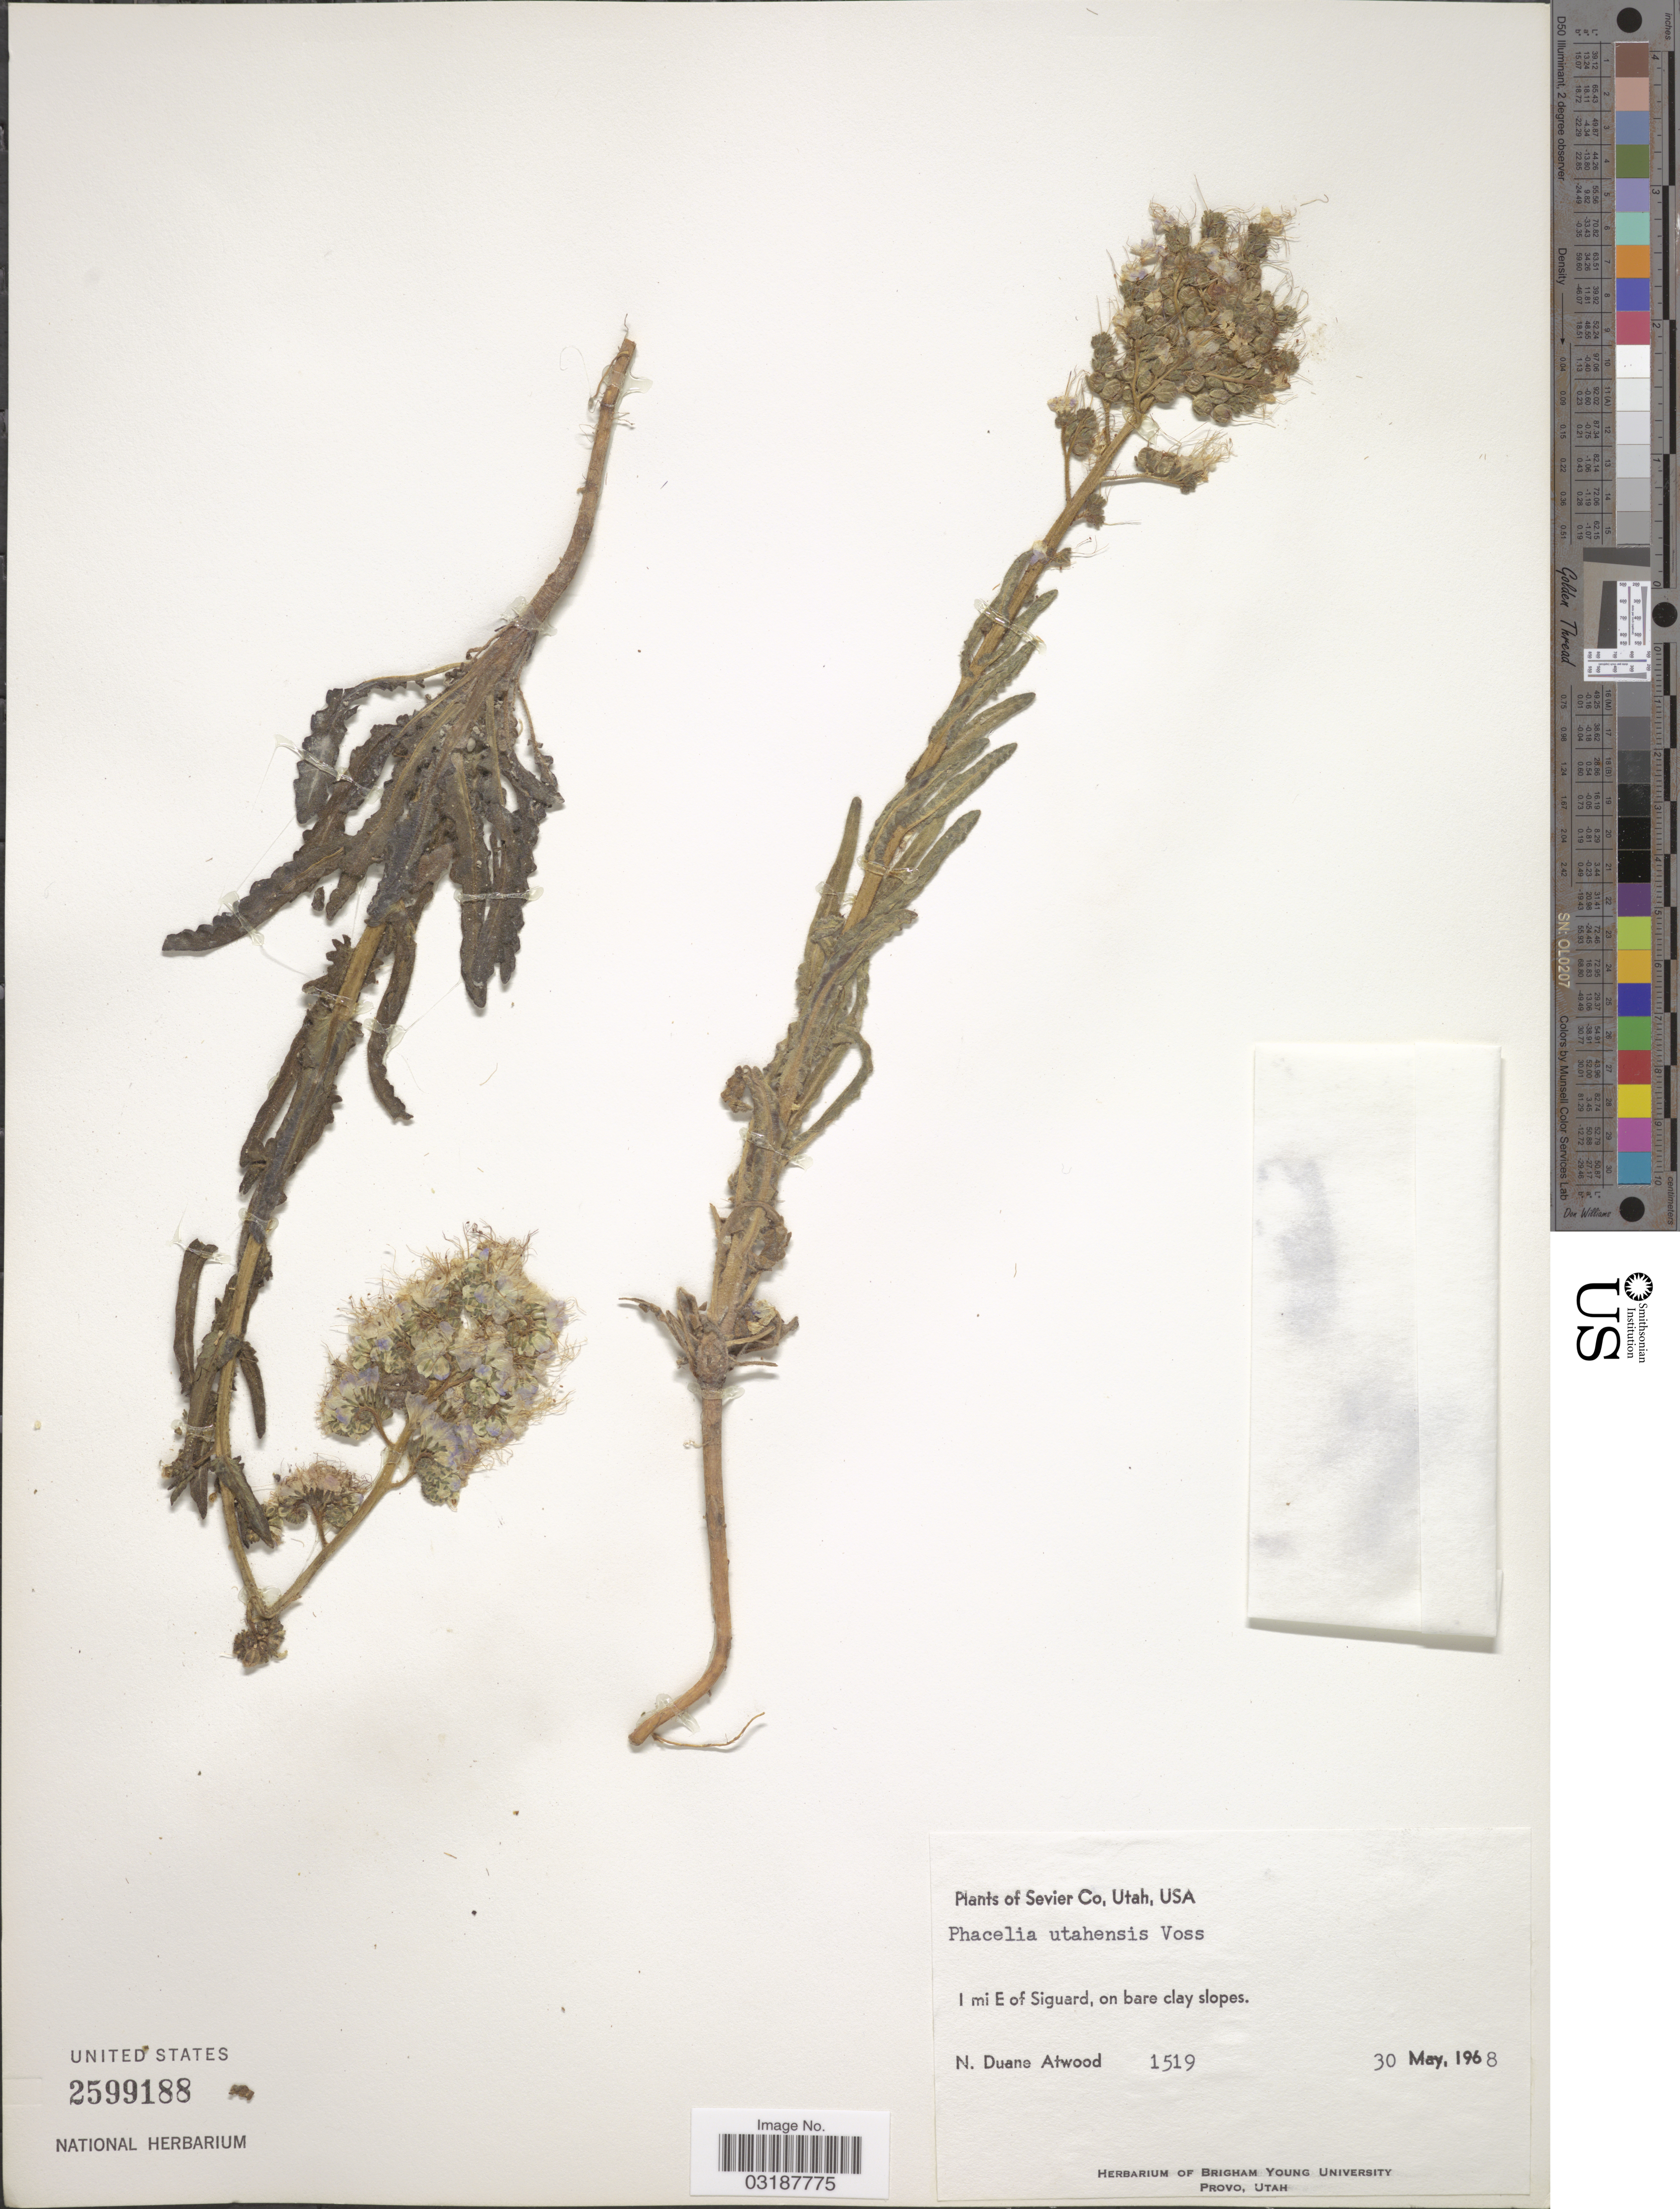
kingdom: Plantae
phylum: Tracheophyta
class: Magnoliopsida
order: Boraginales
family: Hydrophyllaceae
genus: Phacelia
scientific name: Phacelia utahensis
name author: J.W. Voss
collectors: N. Atwood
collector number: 1519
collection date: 1968-05-30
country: United States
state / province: Utah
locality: Sevier Co., Utah, 1 mi E of Siguard, on bare clay slopes.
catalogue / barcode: US 2599188